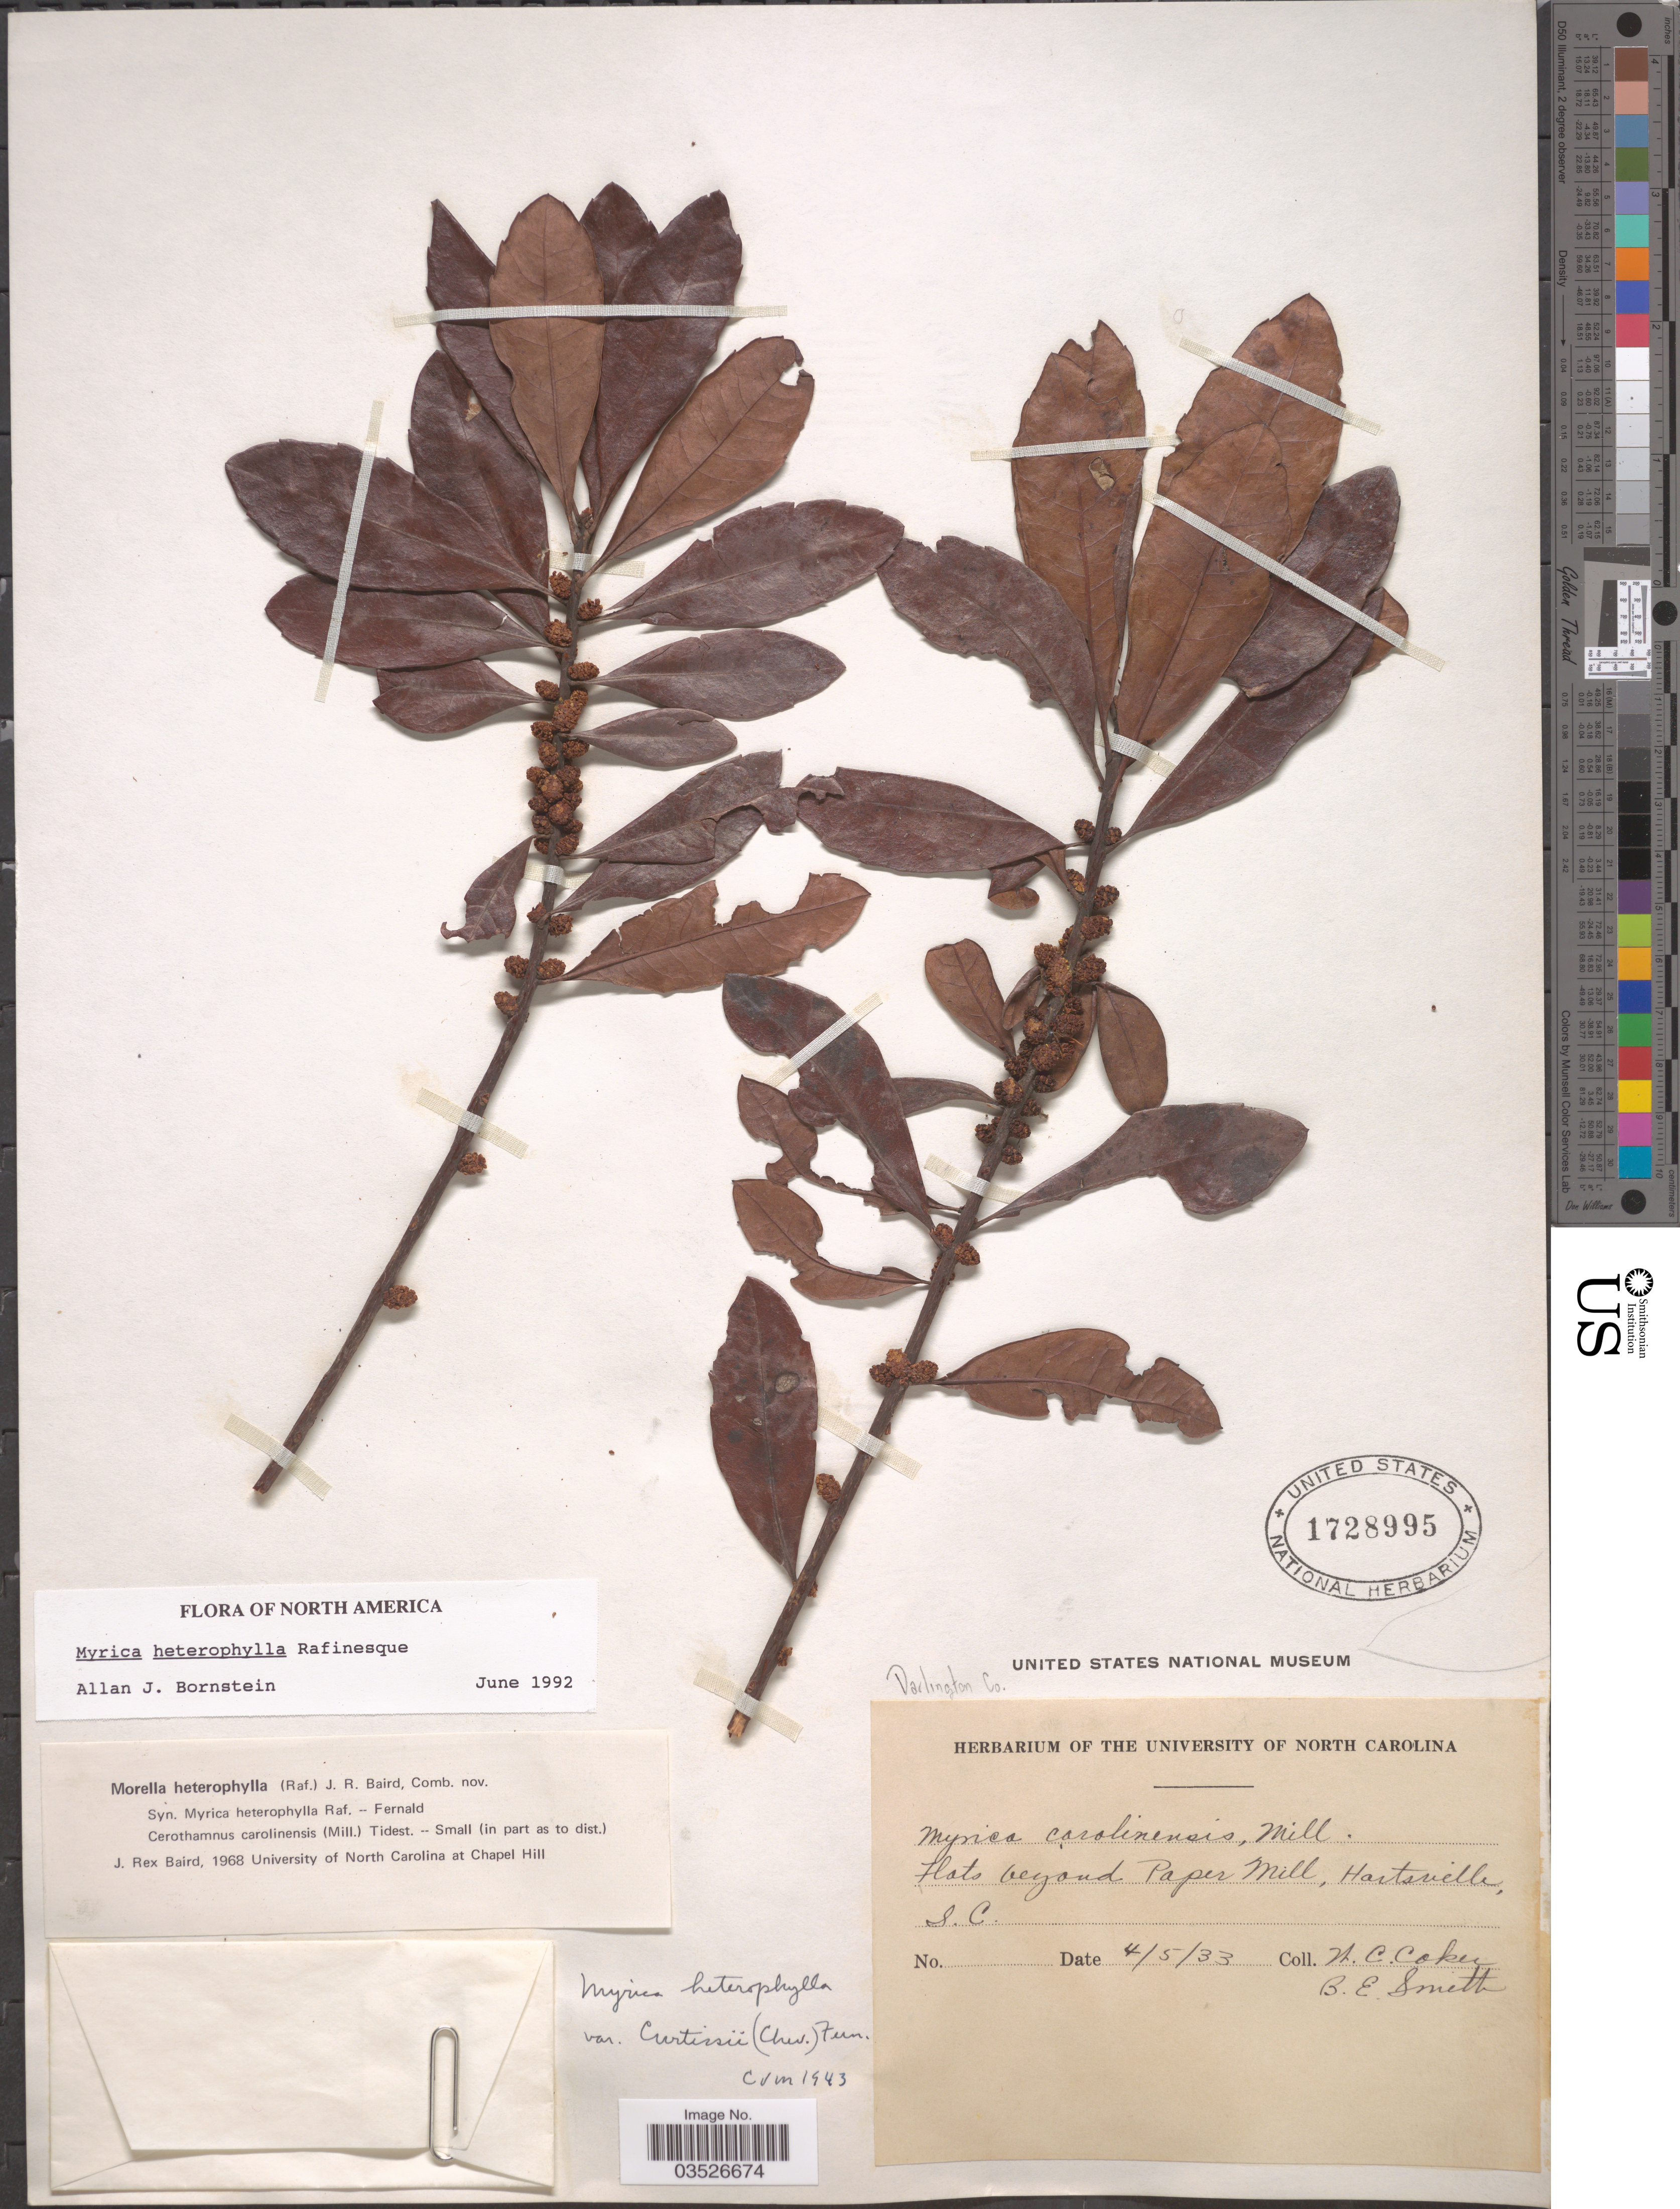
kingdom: Plantae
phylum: Tracheophyta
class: Magnoliopsida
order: Fagales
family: Myricaceae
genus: Morella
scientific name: Morella caroliniensis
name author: (Mill.) Small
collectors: W. Coker & B. D. Smith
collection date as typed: Transcribed d/m/y: 5/4/33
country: United States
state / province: South Carolina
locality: Flats beyon Paper Mill, Hartsville. Darlington Co.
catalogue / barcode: US 1728995